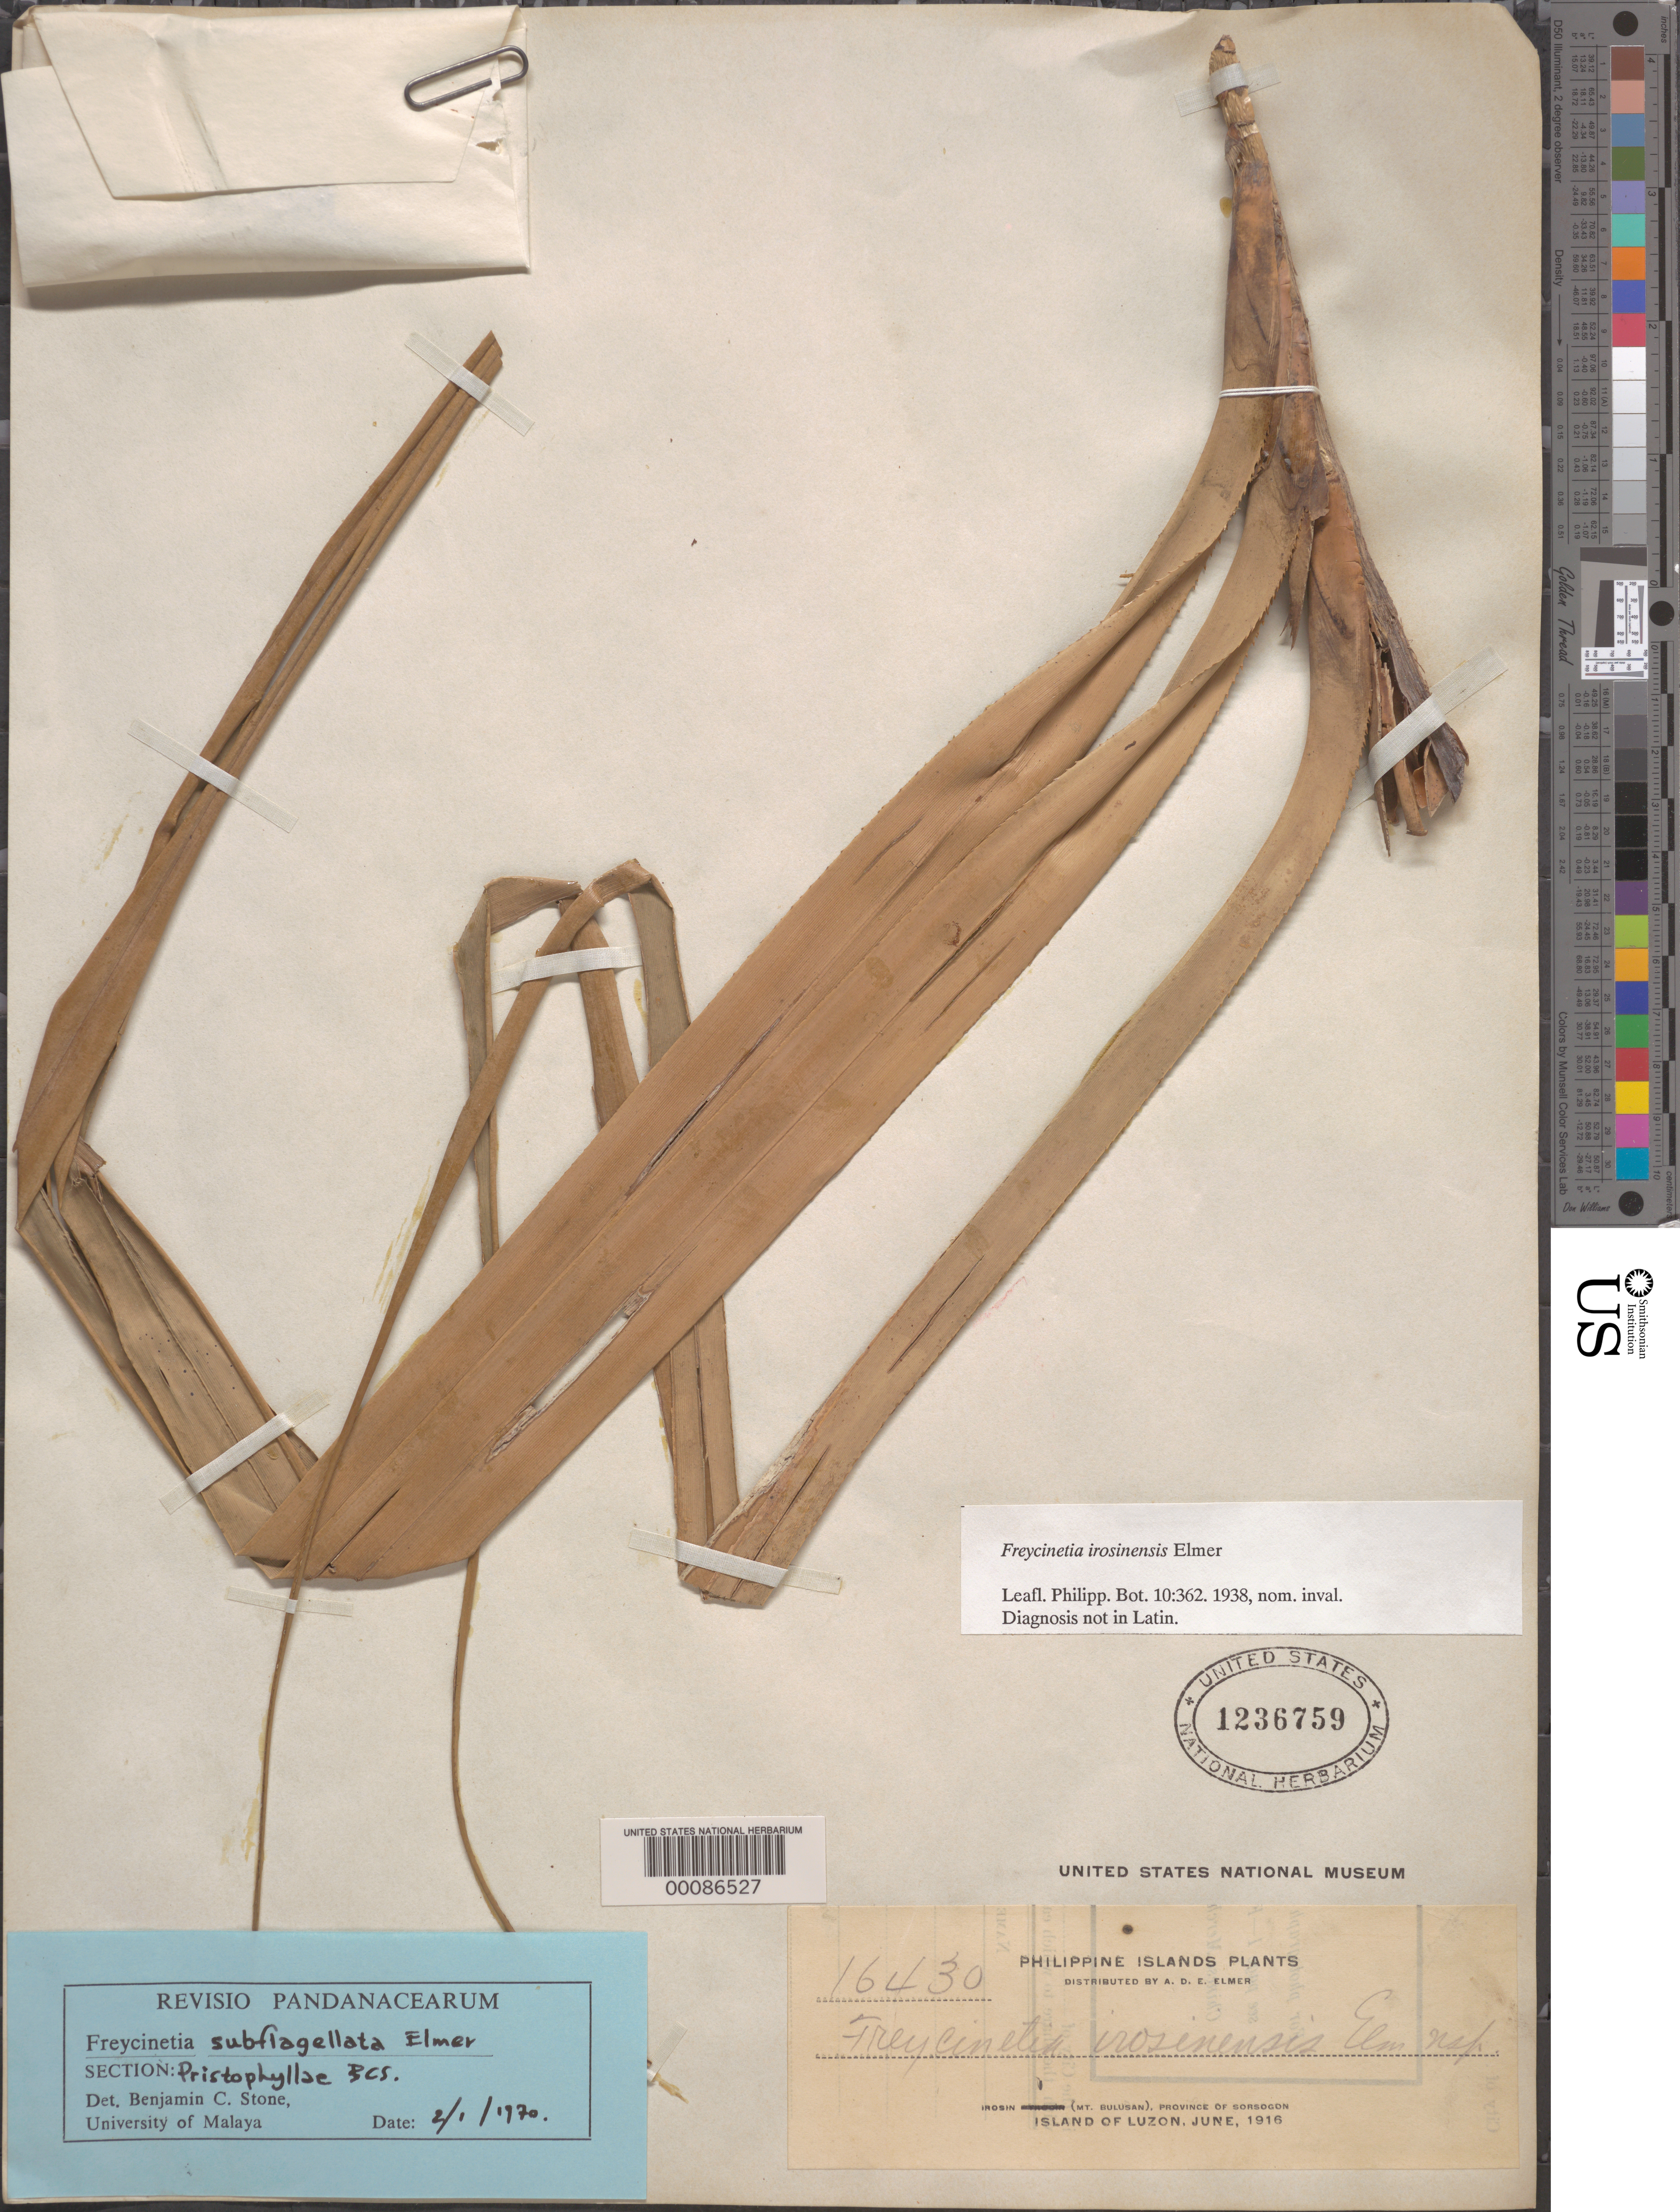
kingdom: Plantae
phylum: Tracheophyta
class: Liliopsida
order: Pandanales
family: Pandanaceae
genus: Freycinetia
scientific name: Freycinetia irosinensis Elmer, nom. inval.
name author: Elmer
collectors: A. D. E. Elmer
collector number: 16430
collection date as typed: Jun 1916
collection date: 1916-06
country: Philippines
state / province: Bicol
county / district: Sorsogon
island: Luzon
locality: Irosin, Mt. Bulusan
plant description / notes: "Type" of Freycinetia irosinensis Elmer, nom. inval. (no Latin diagn. or descr.)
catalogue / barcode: US 1236759